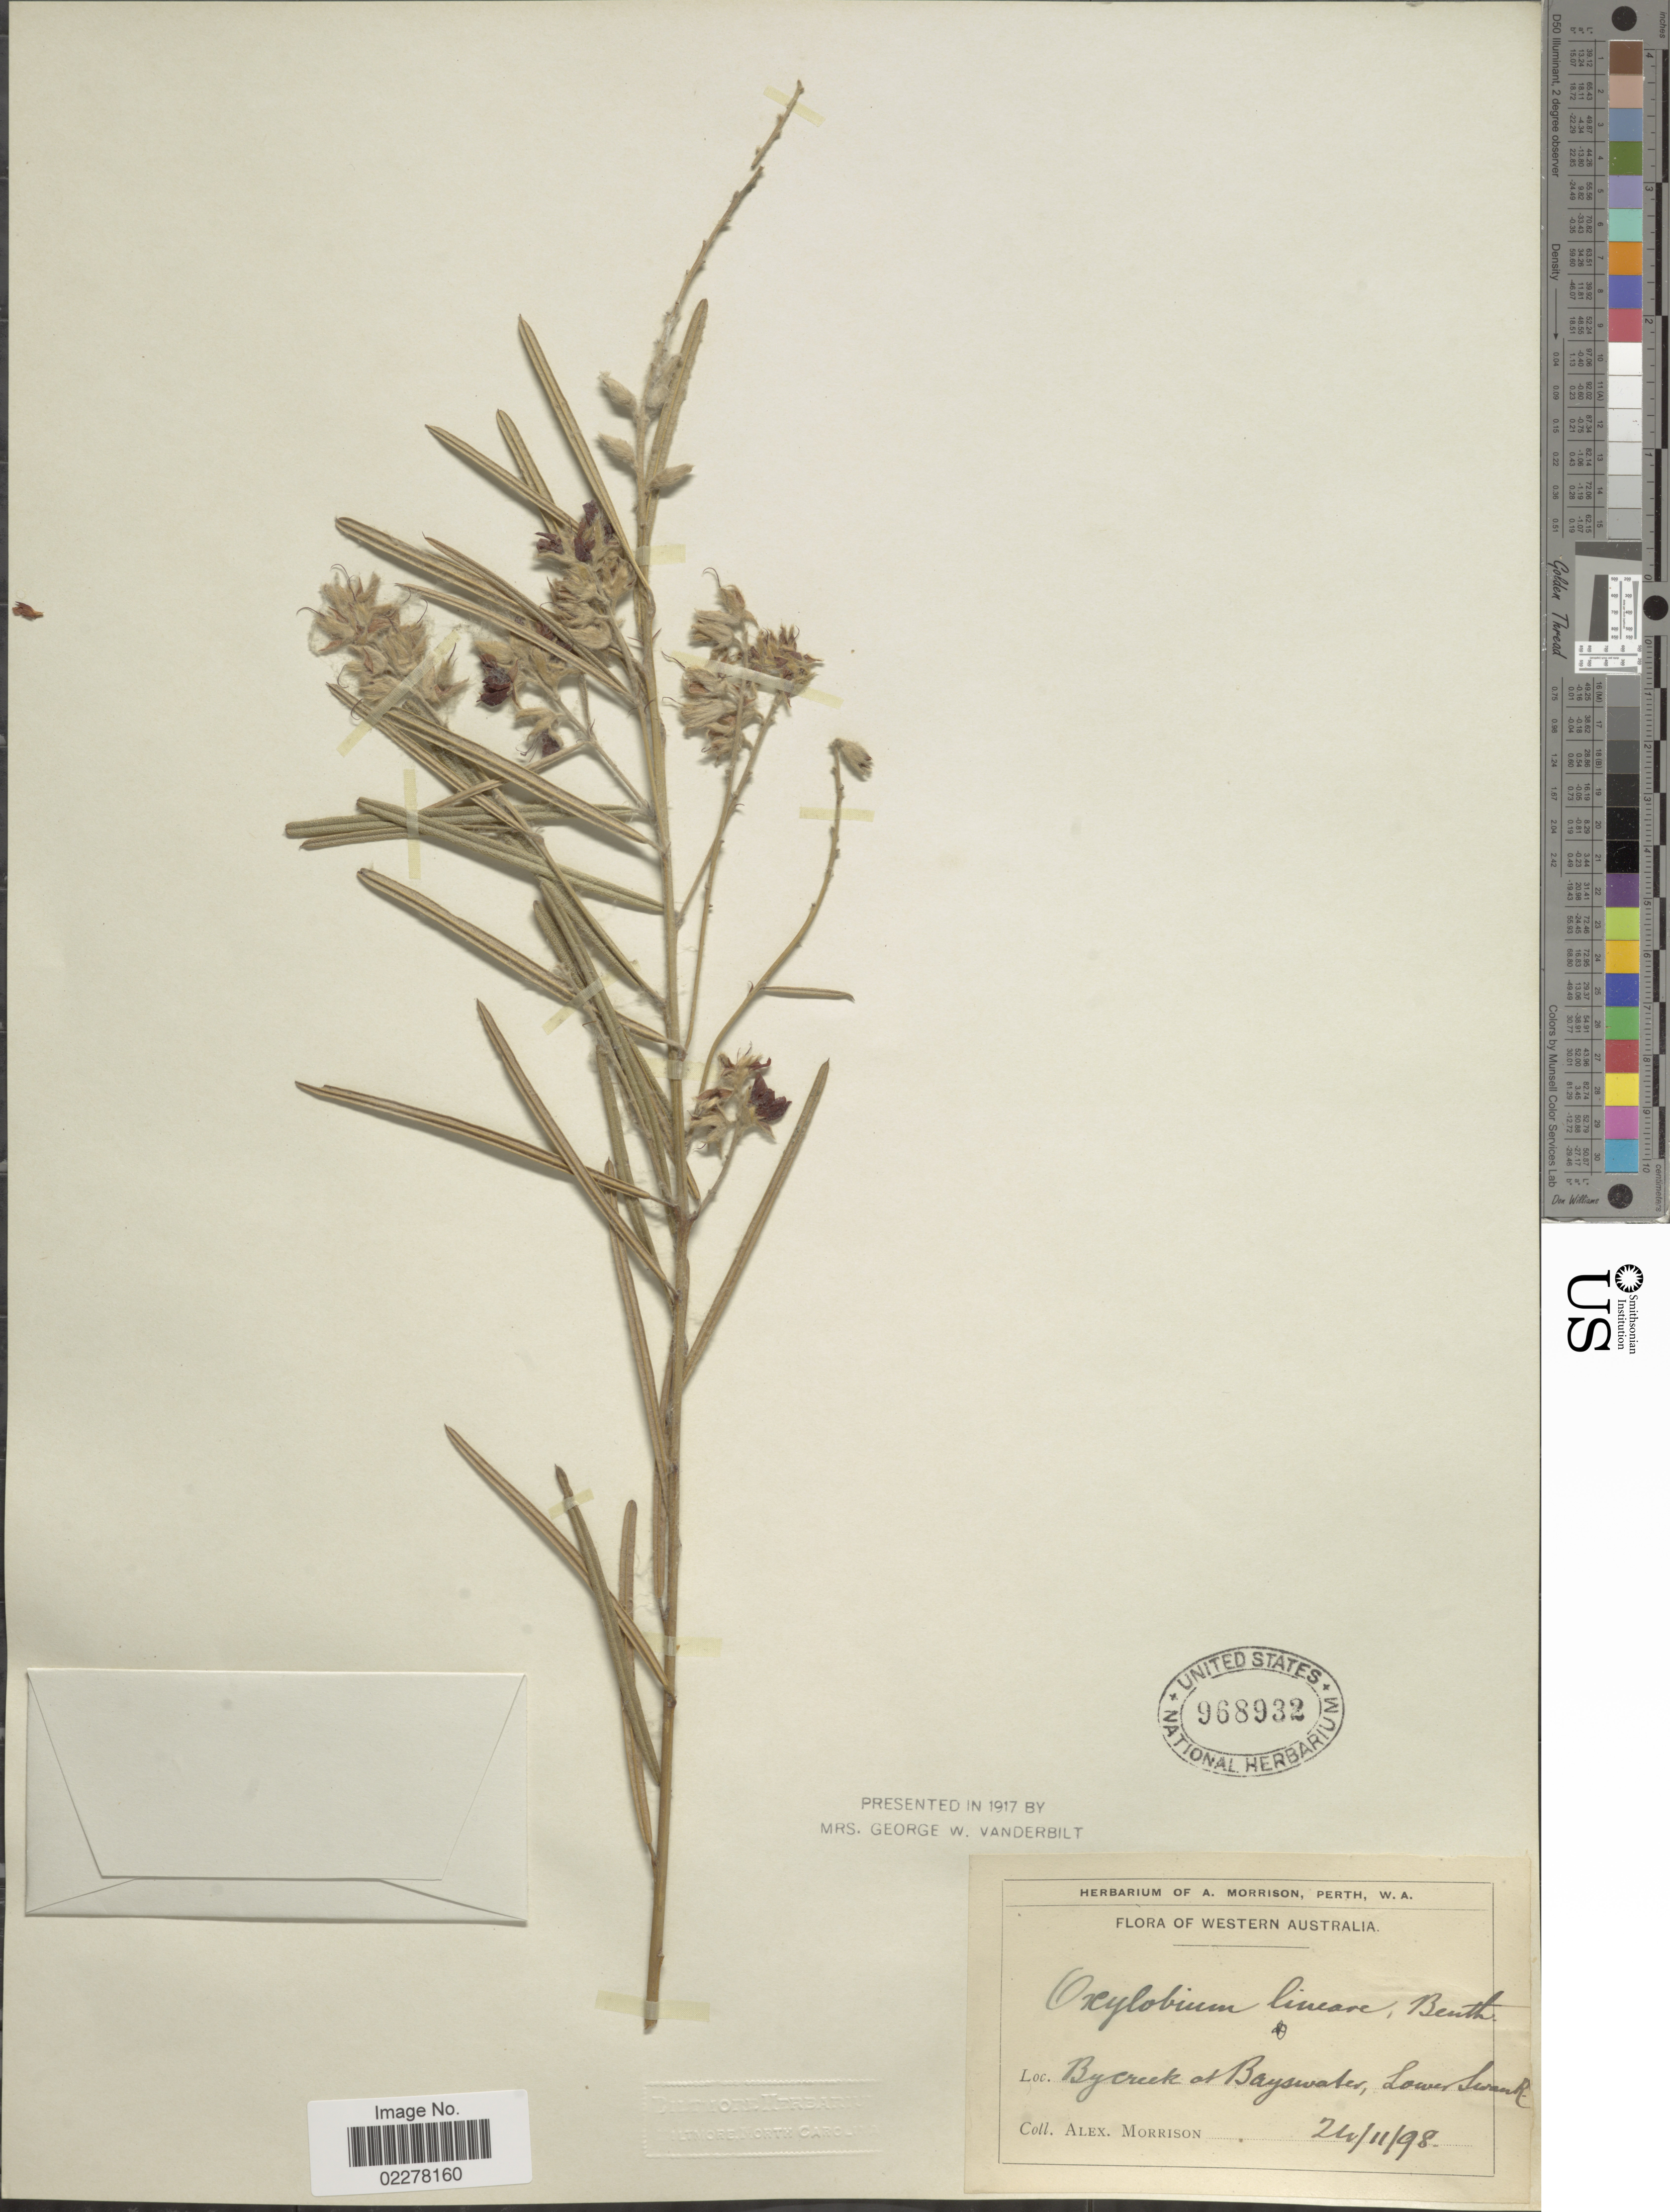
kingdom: Plantae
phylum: Tracheophyta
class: Magnoliopsida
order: Fabales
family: Fabaceae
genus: Gastrolobium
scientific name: Gastrolobium ebracteolatum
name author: G. Chandler & Crisp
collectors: A. Morrison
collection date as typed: Transcribed d/m/y: 24/11/98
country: Australia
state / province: Western Australia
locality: By Creek at Bayswater, Lower Swan R.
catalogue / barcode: US 968932